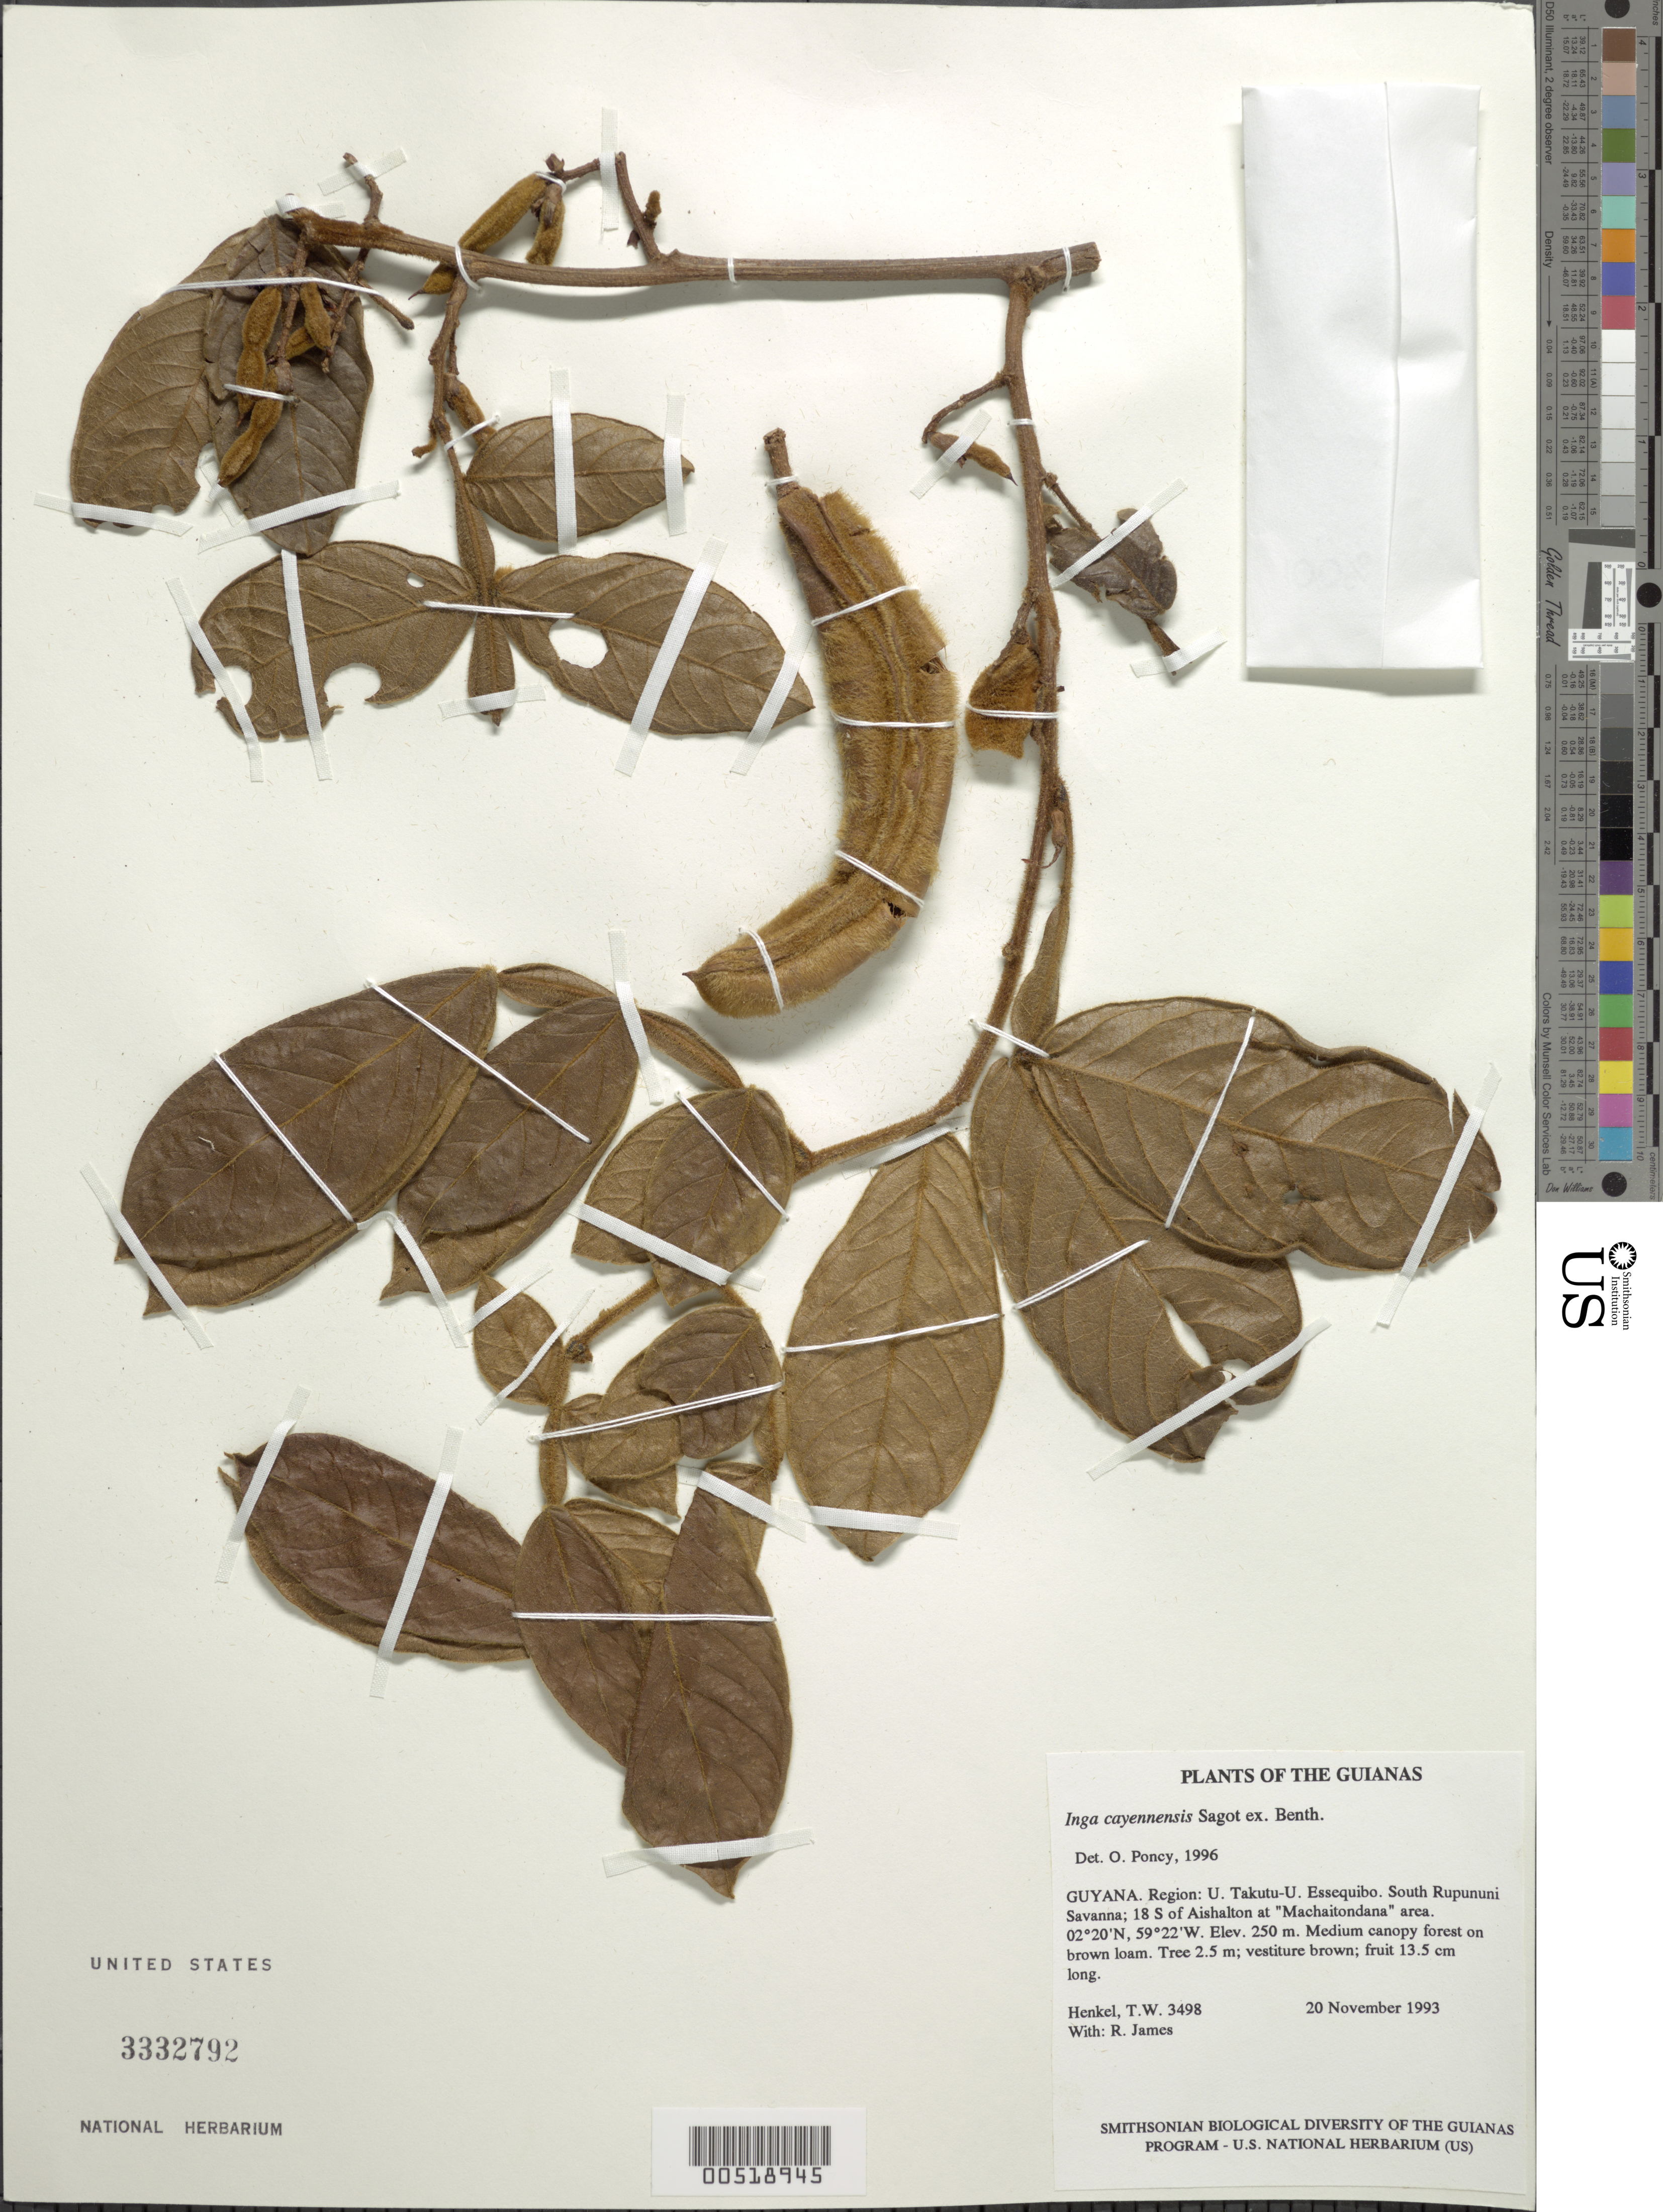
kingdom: Plantae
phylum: Tracheophyta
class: Magnoliopsida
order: Fabales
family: Fabaceae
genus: Inga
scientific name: Inga cayennensis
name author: Sagot ex Benth.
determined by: Poncy, O.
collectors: T. Henkel & R. James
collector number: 3498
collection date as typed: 20 November 1993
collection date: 1993-11-20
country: Guyana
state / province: U. Takutu-U. Essequibo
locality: South Rupununi Savanna; 18 S of Aishalton at "Machaitondana" area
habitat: Medium canopy forest on brown loam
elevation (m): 250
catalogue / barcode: US 3332792